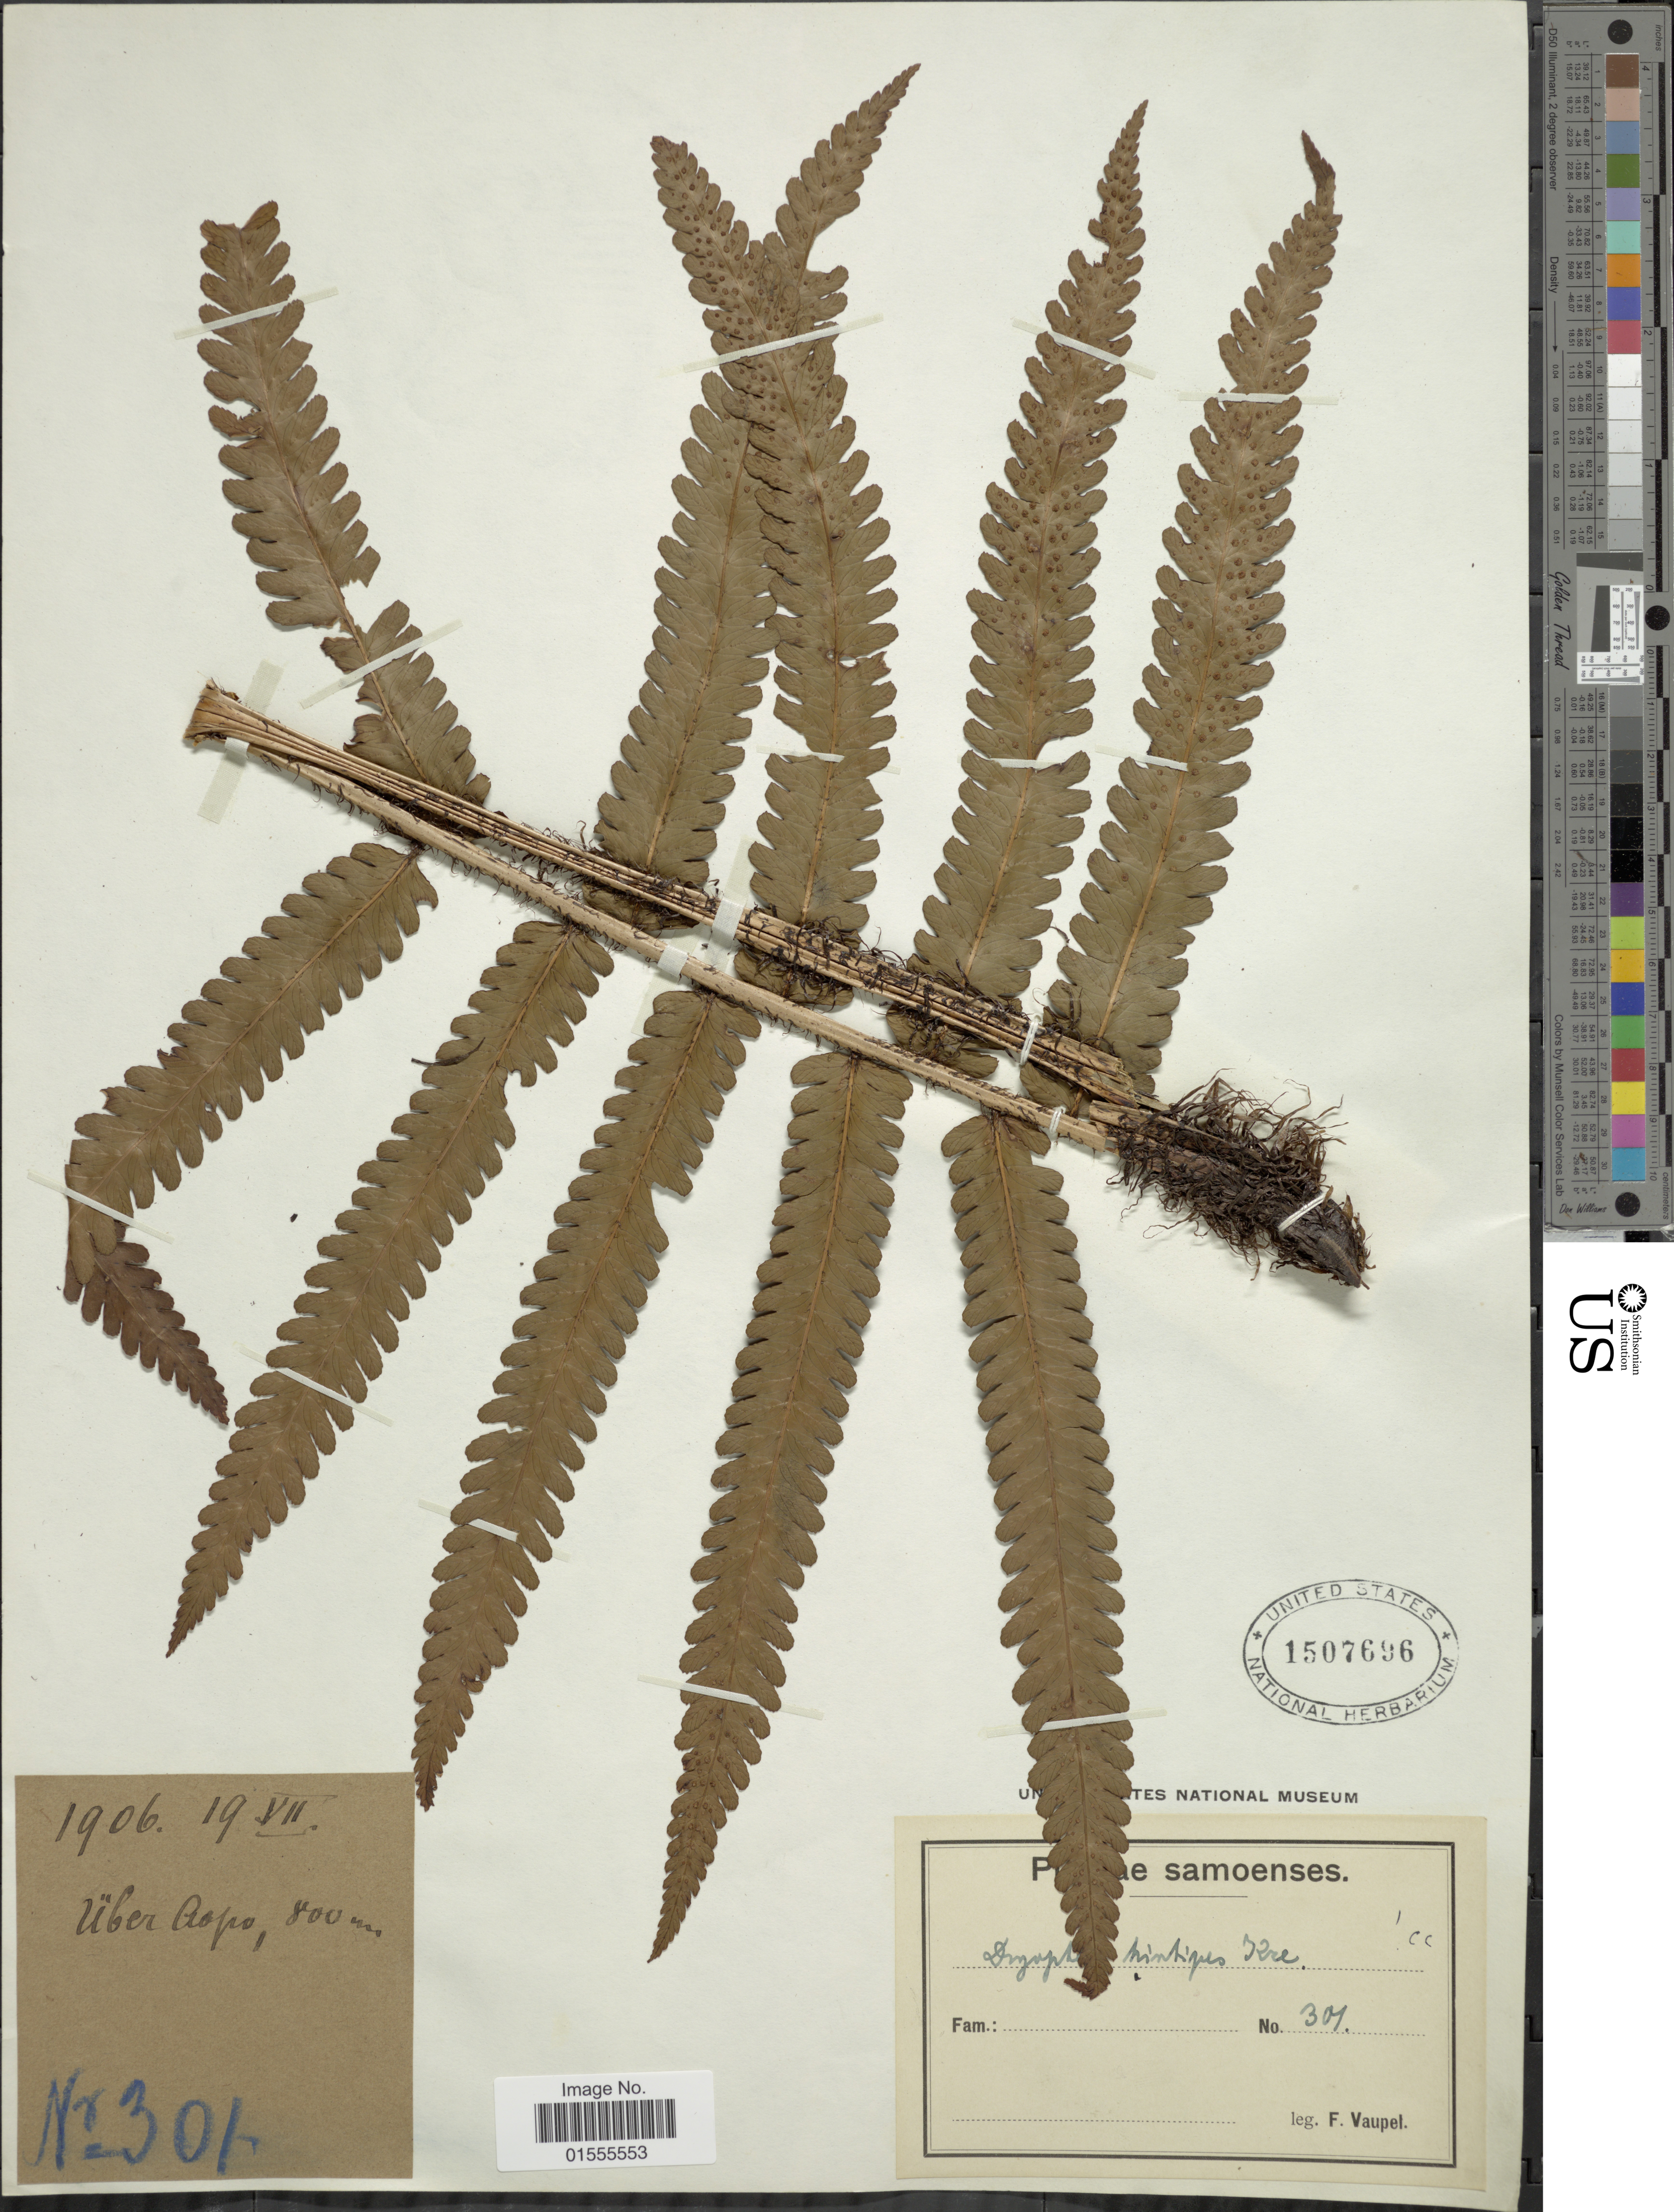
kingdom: Plantae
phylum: Tracheophyta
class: Polypodiopsida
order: Polypodiales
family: Dryopteridaceae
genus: Dryopteris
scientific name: Dryopteris hirtipes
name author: (Blume) Kuntze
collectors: F. Vaupel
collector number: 301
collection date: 1906-07-19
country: Samoa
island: Savai'i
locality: Über Aopo, Samoenses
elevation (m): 800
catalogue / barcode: US 1507696